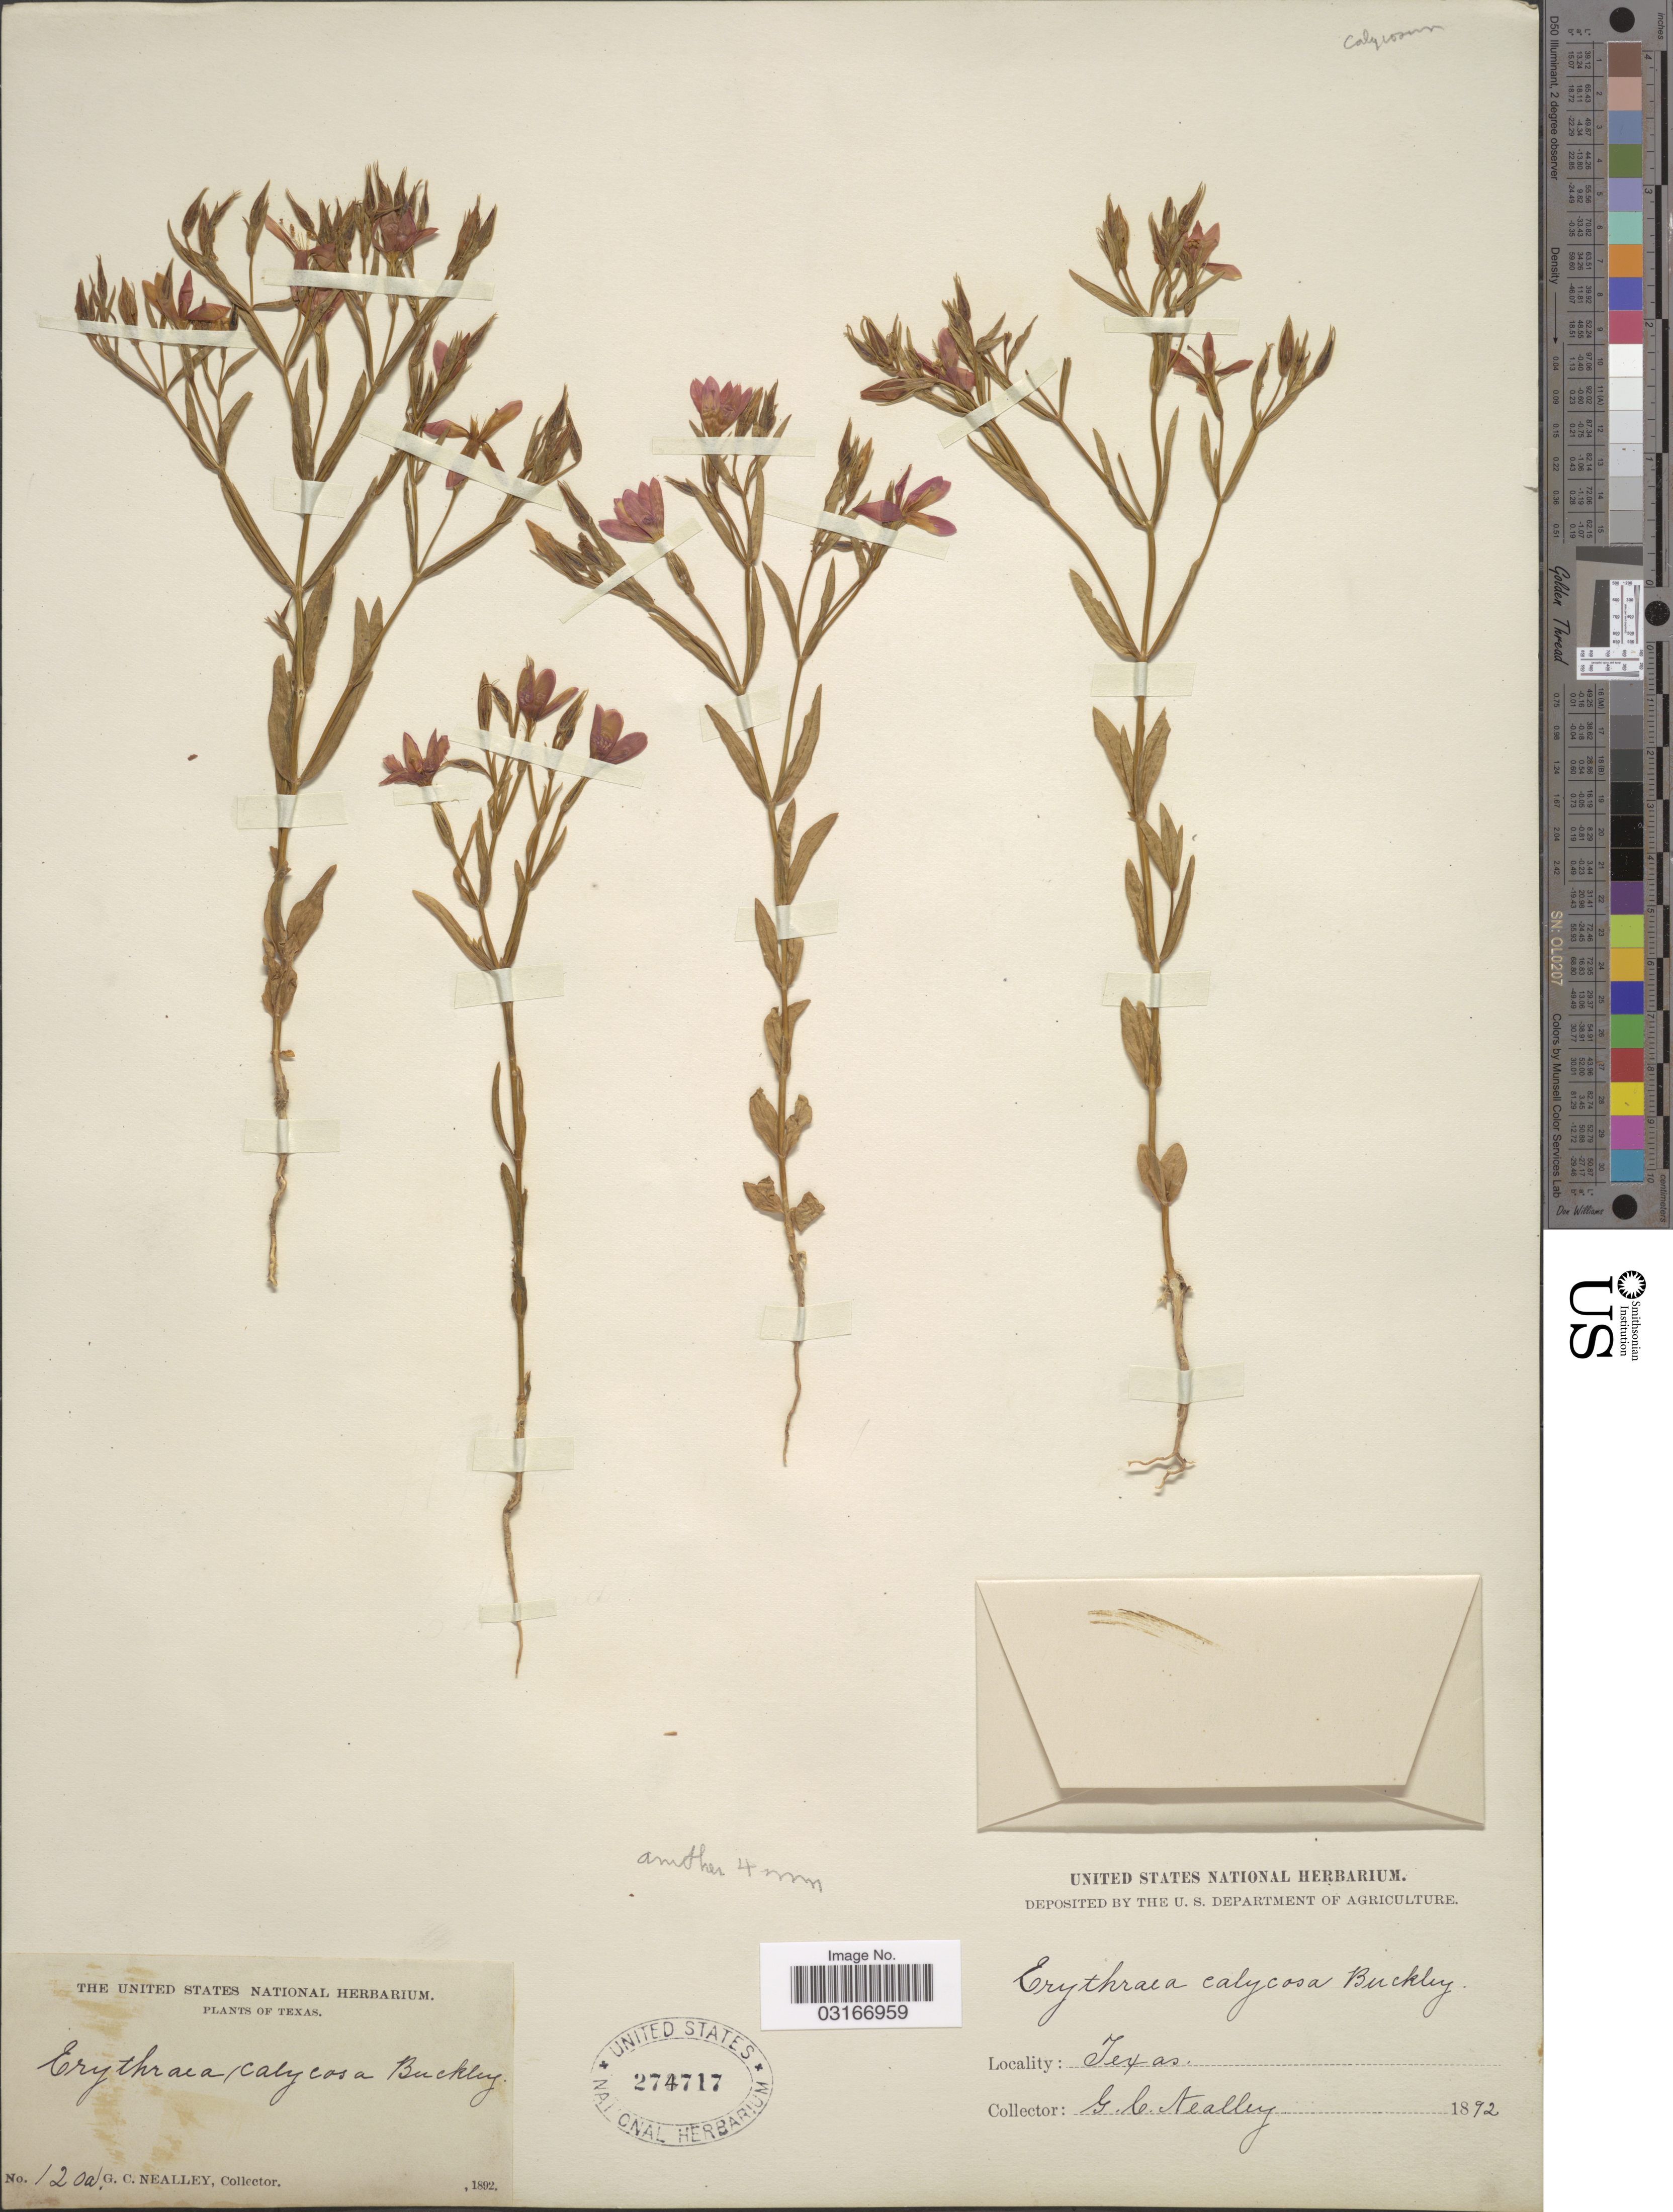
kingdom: Plantae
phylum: Tracheophyta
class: Magnoliopsida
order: Gentianales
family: Gentianaceae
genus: Centaurium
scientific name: Centaurium calycosum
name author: (Buckley) Buckley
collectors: G. C. Nealley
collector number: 120a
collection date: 1892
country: United States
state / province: Texas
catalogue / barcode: US 274717